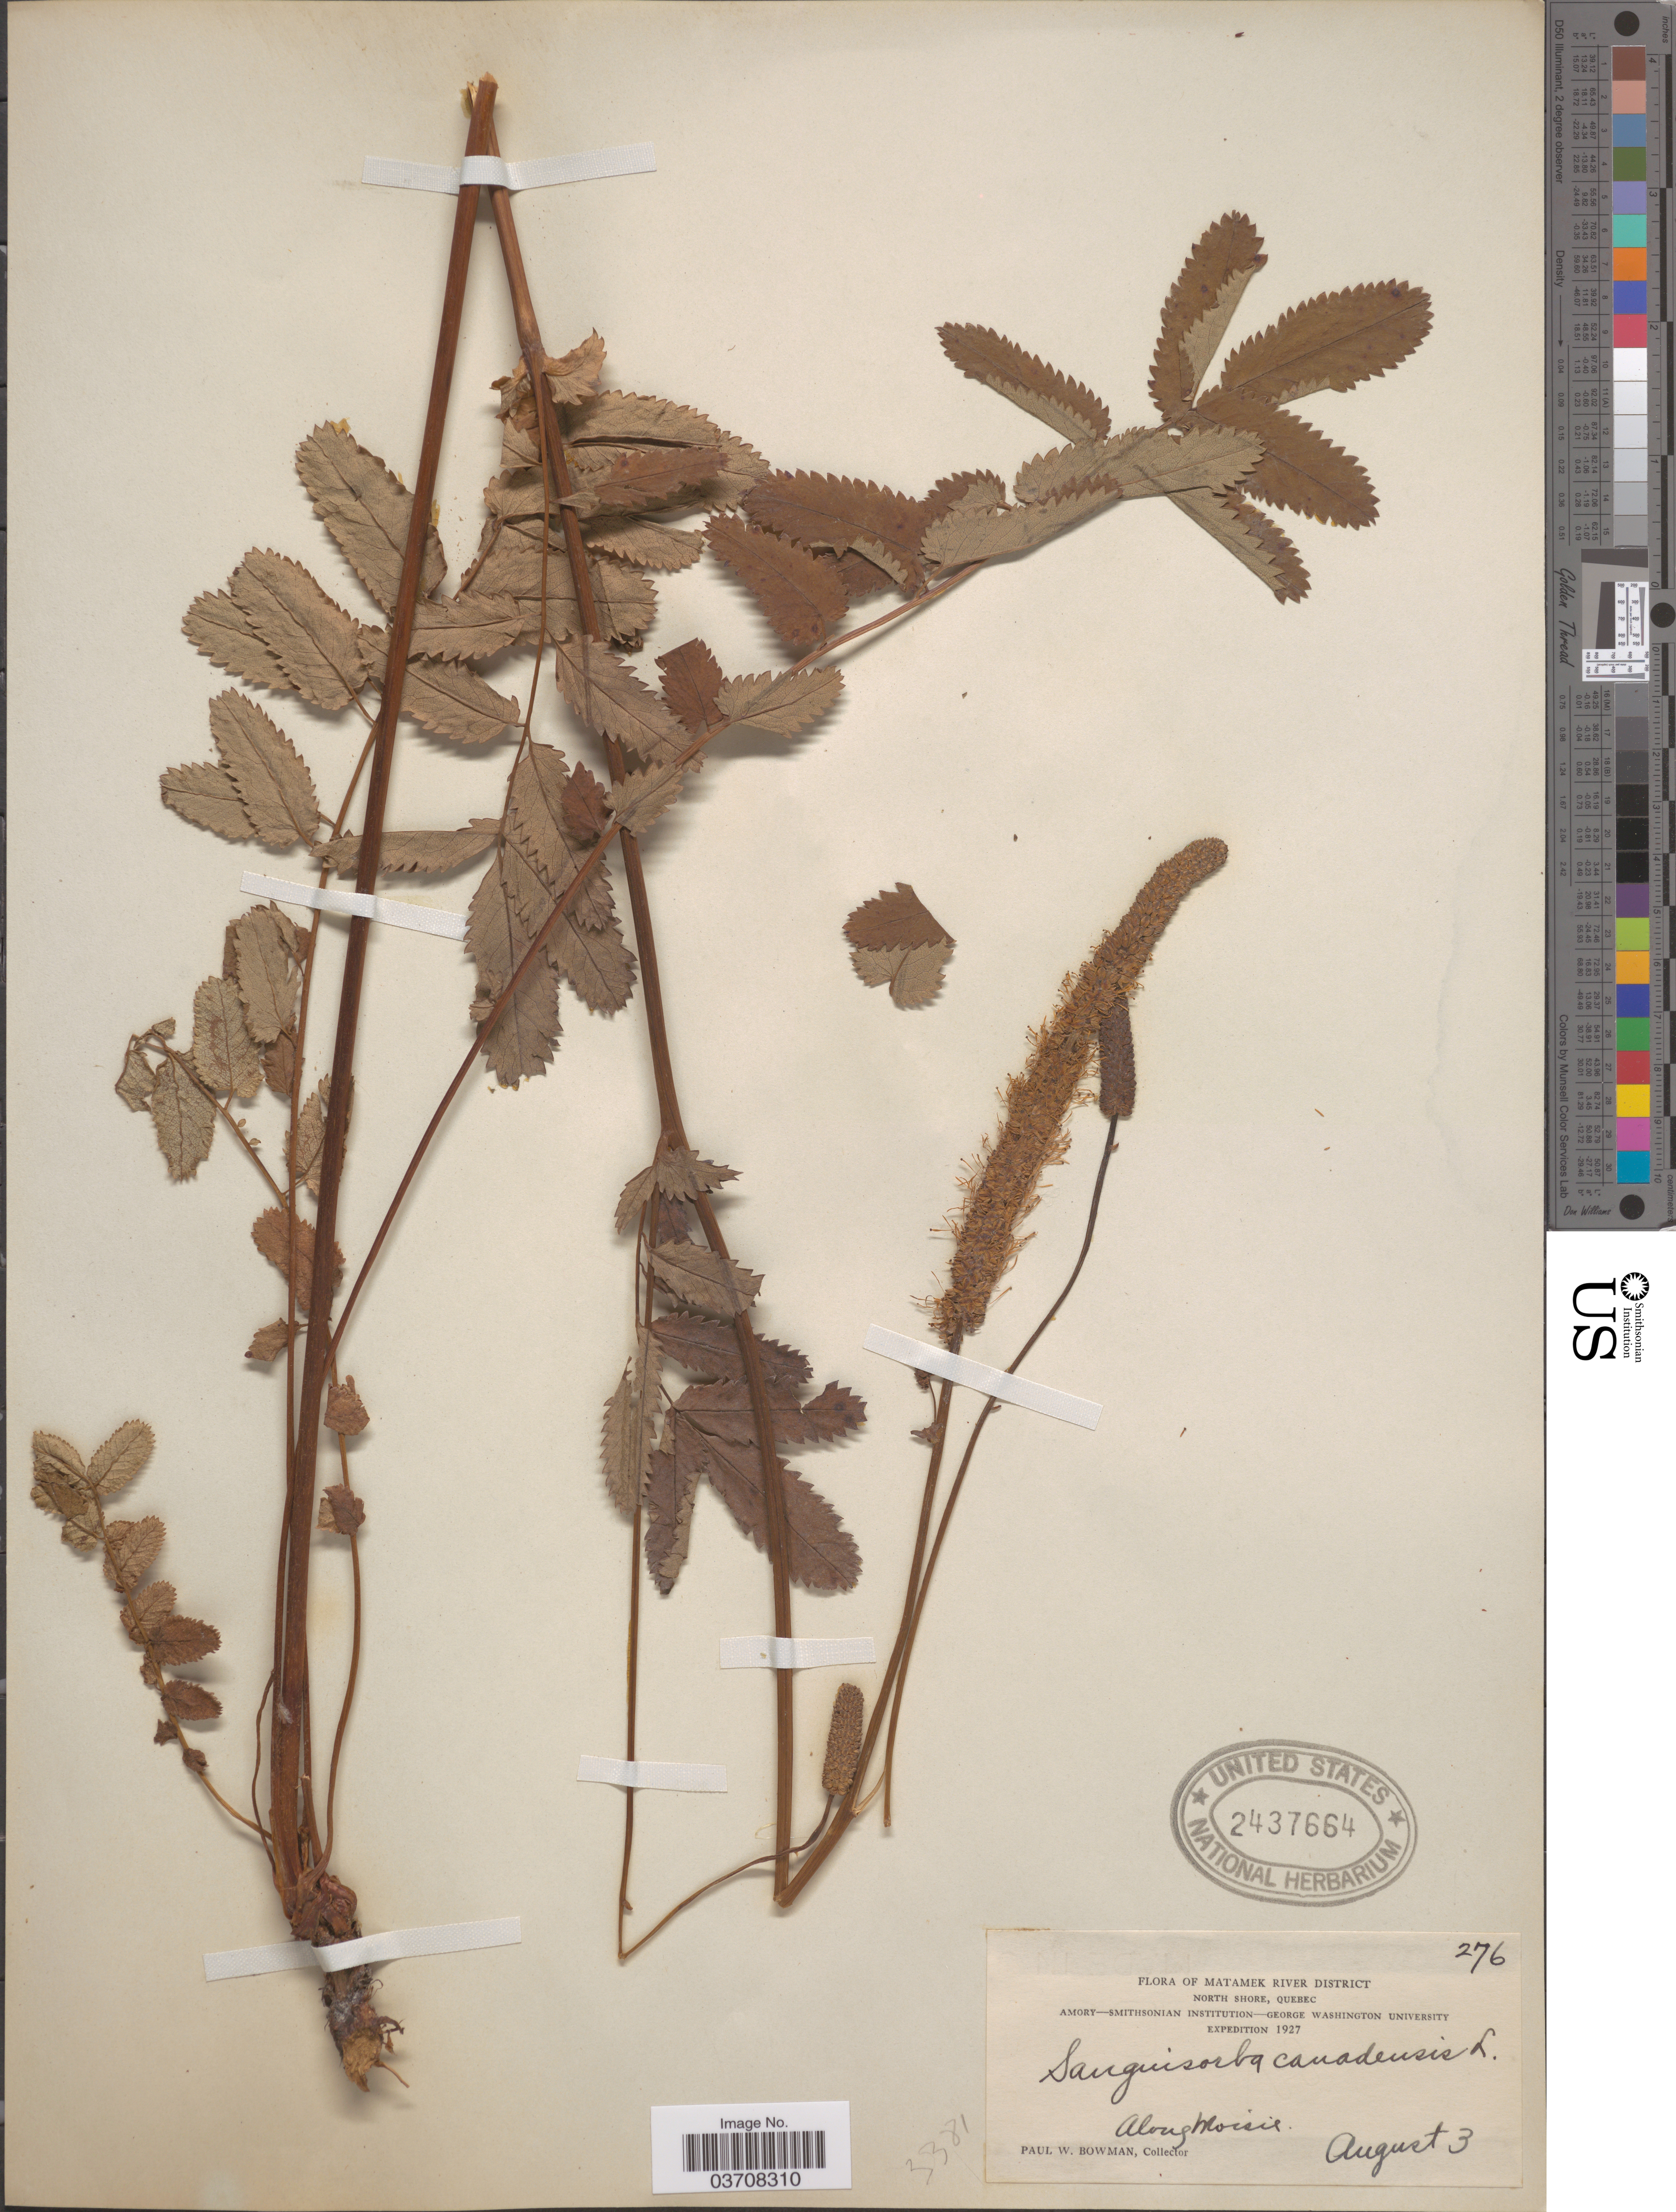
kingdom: Plantae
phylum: Tracheophyta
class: Magnoliopsida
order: Rosales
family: Rosaceae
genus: Sanguisorba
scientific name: Sanguisorba canadensis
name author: L.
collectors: P. Bowman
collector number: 276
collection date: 1927-08-03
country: Canada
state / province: Quebec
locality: Matamek River District. North shore. Along Moisie.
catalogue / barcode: US 2437664